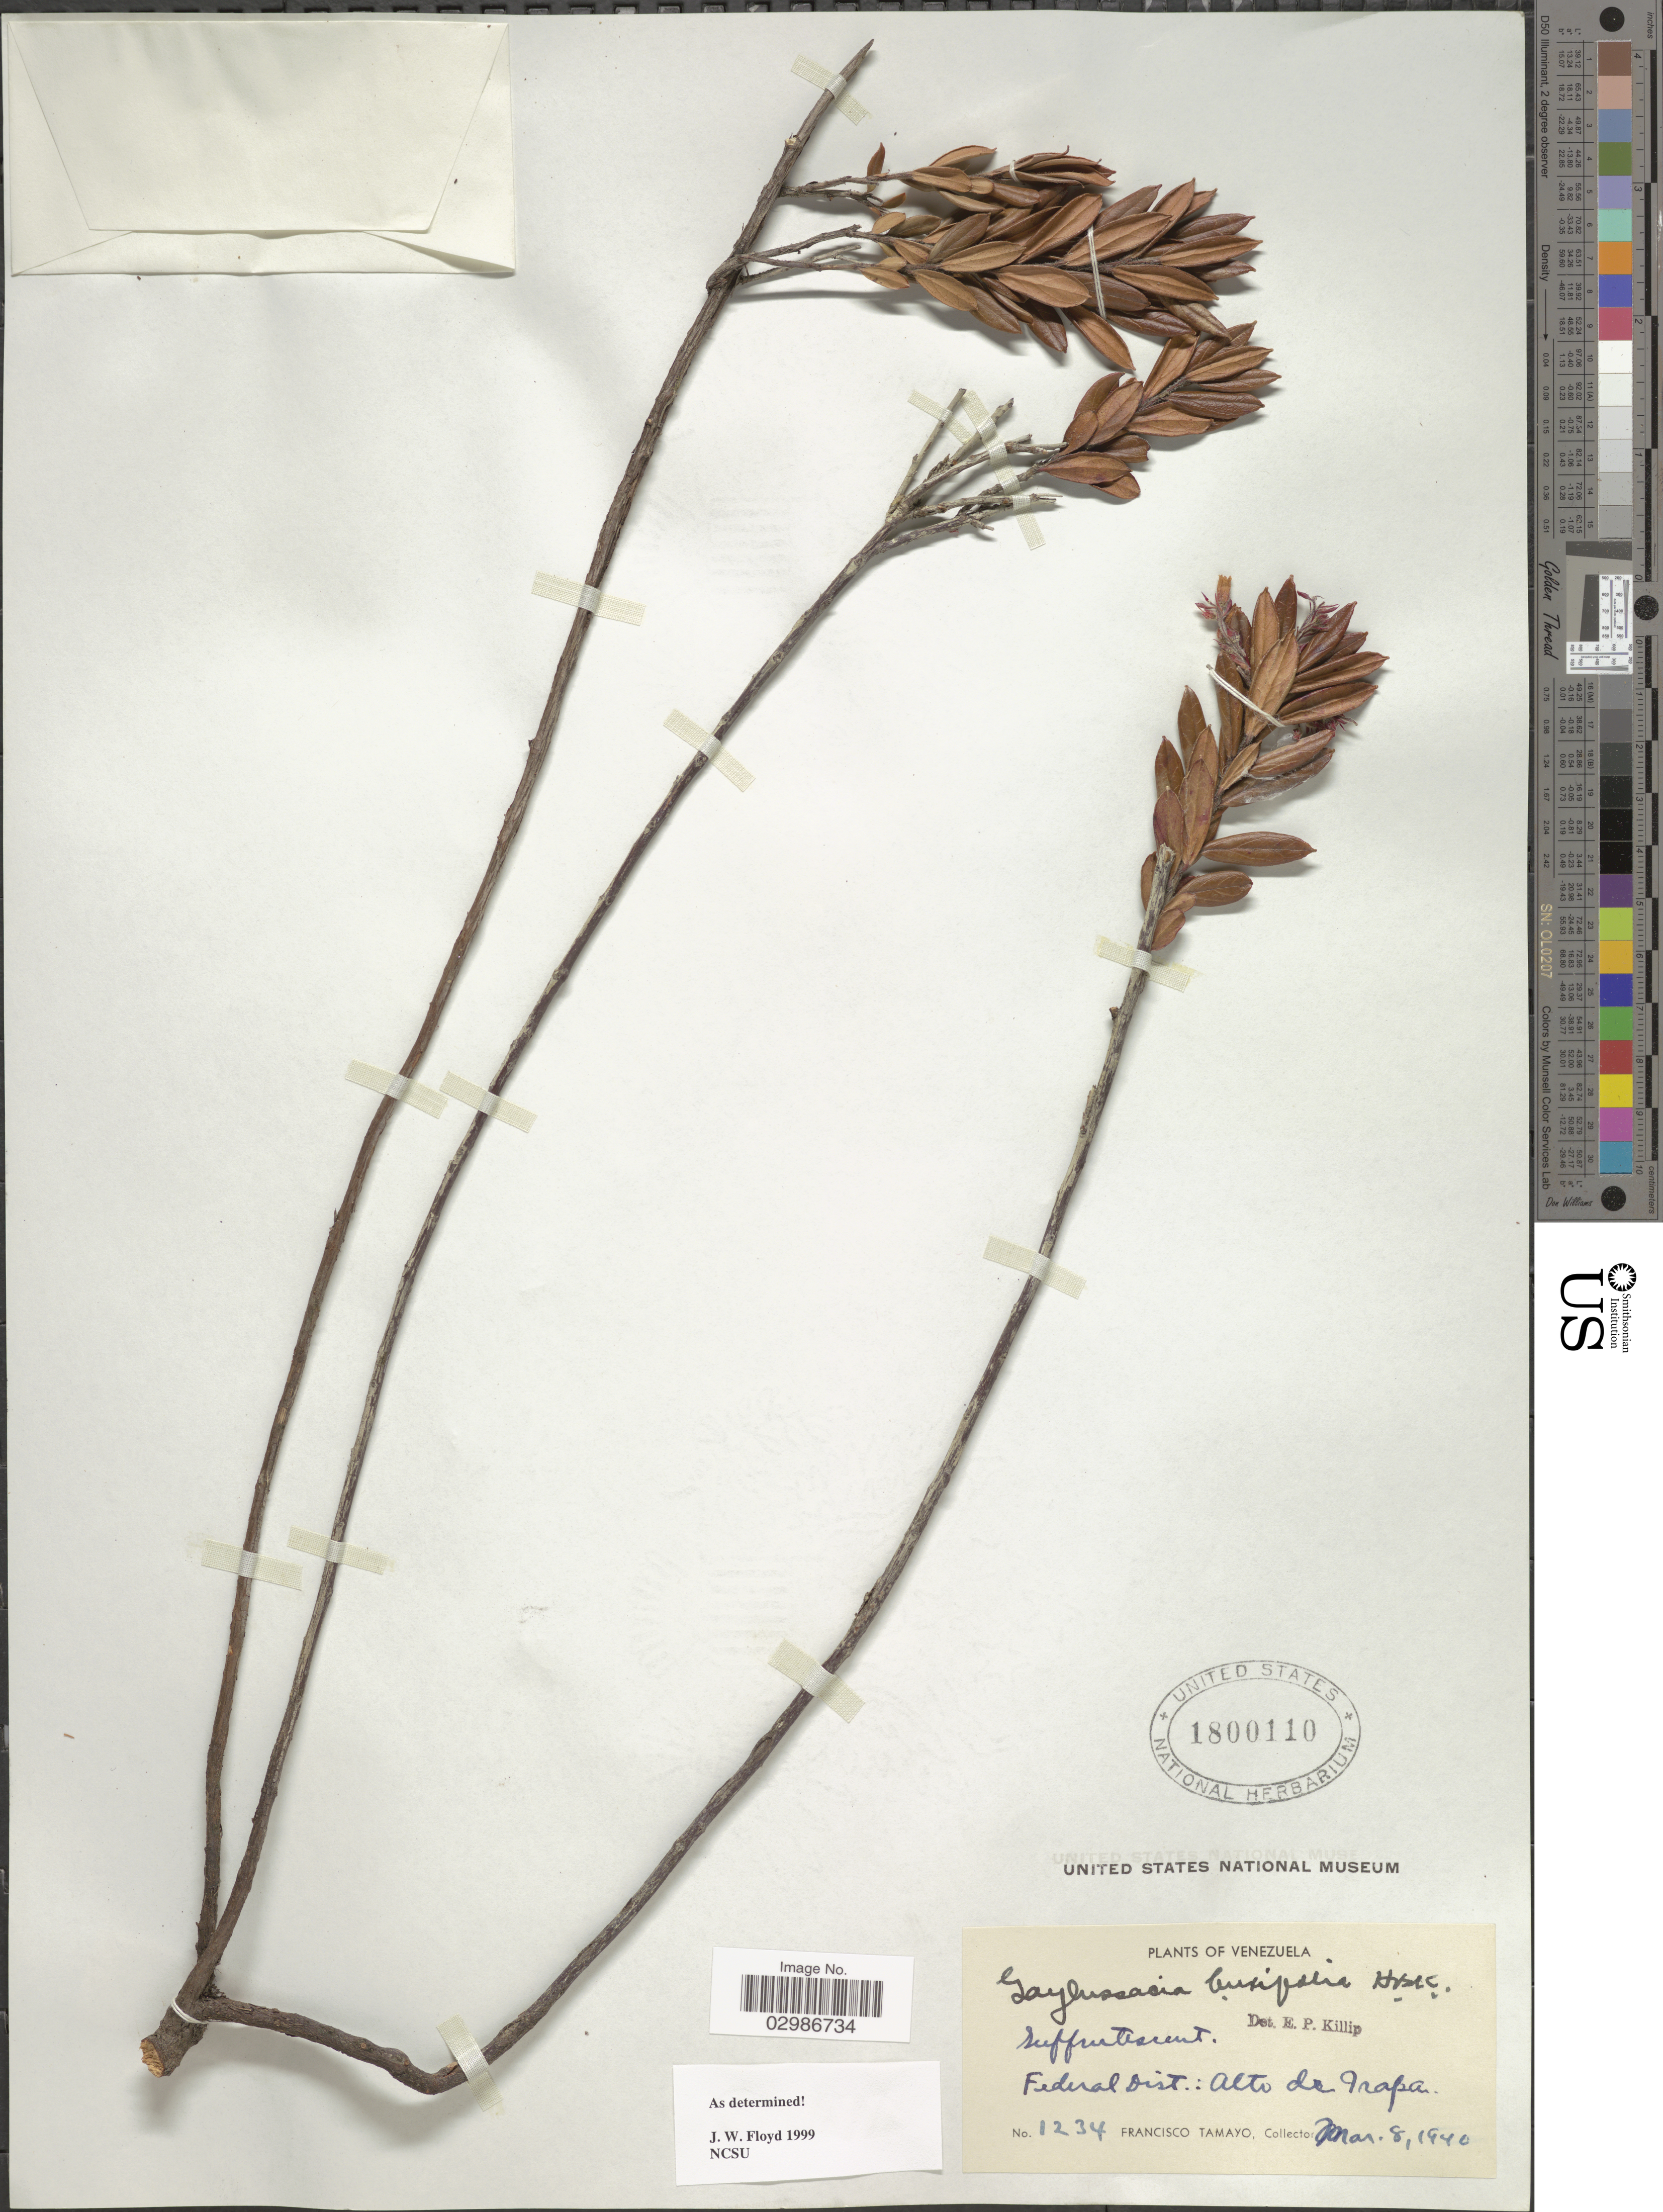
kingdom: Plantae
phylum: Tracheophyta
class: Magnoliopsida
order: Ericales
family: Ericaceae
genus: Gaylussacia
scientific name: Gaylussacia buxifolia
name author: Kunth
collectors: F. Tamayo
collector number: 1234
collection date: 1940-03-08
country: Venezuela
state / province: Distrito Federal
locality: Federal Dist.: Alto de Irapa.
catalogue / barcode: US 1800110